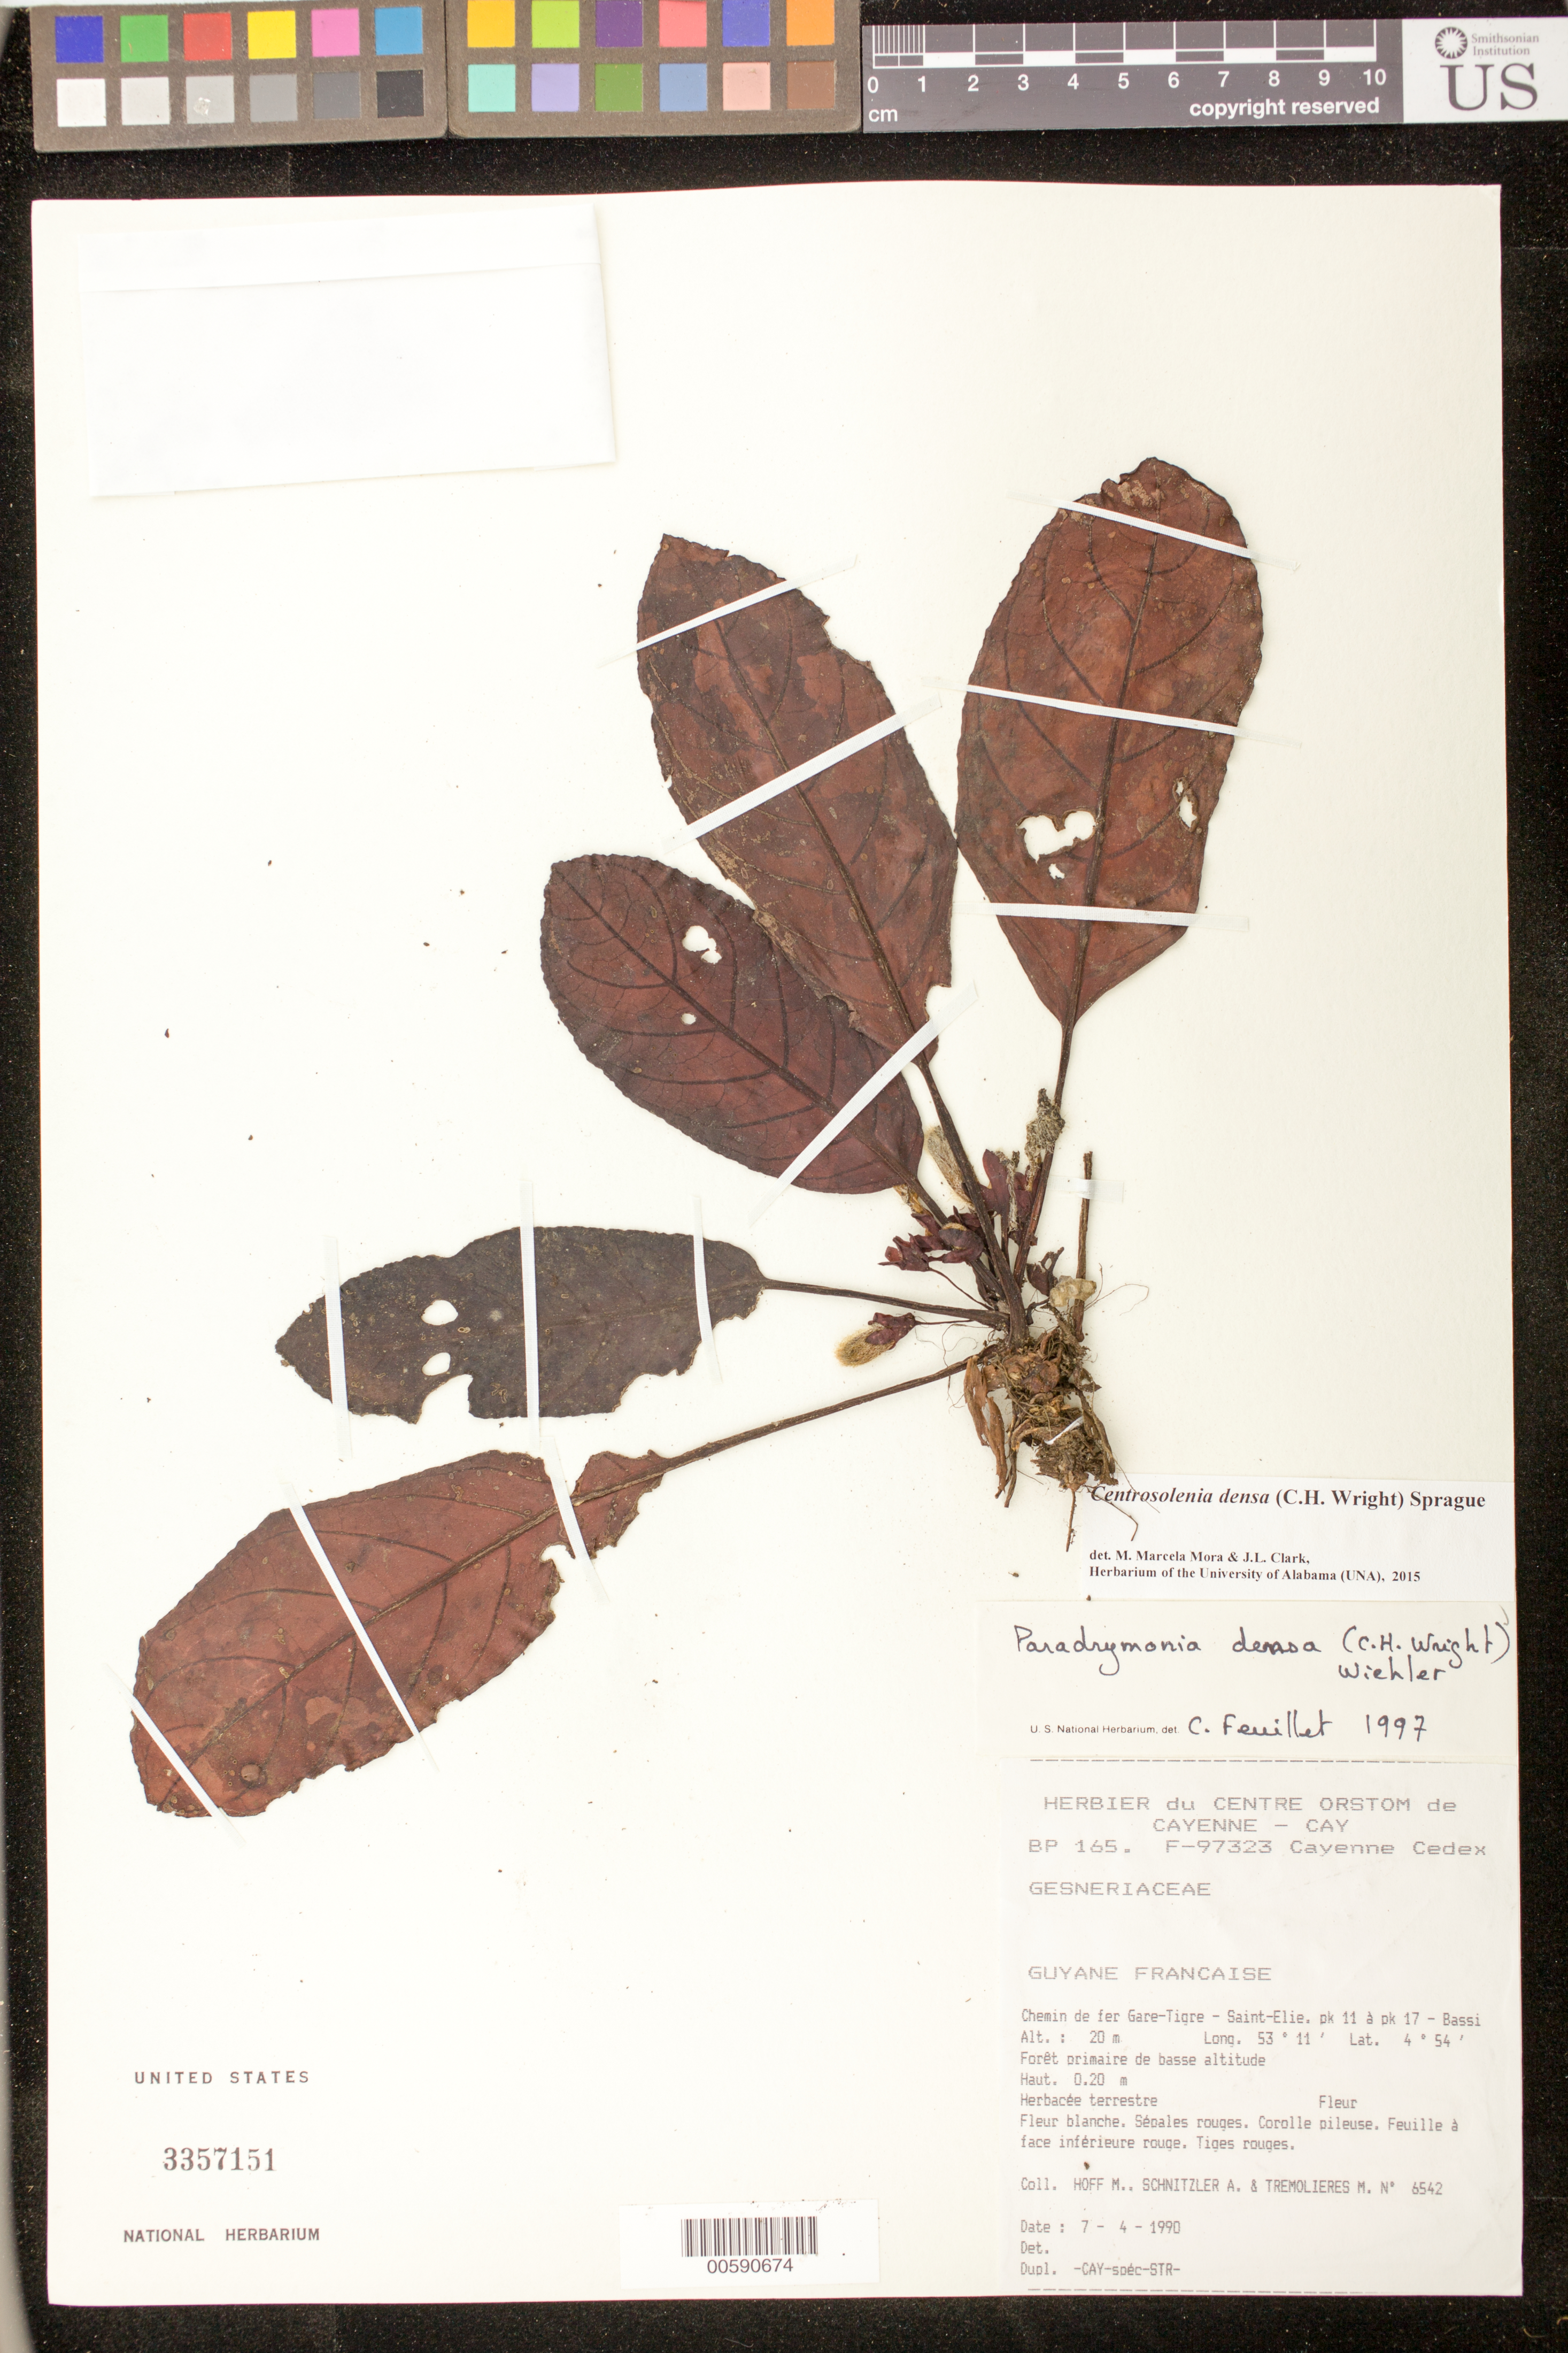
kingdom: Plantae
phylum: Tracheophyta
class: Magnoliopsida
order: Lamiales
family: Gesneriaceae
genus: Centrosolenia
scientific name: Centrosolenia densa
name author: (C.H. Wright) Sprague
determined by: Mora, M. M.; Clark, J. L.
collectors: M. Hoff, A. Schnitzler & M. Tremolieres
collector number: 6542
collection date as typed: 07 Apr 1990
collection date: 1990-04-07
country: French Guiana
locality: Chemin de fer Gare-Tigre, Saint-Elie, pk 11 à pk 17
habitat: Forêt primaire de basse altitude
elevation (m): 20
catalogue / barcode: US 3357151